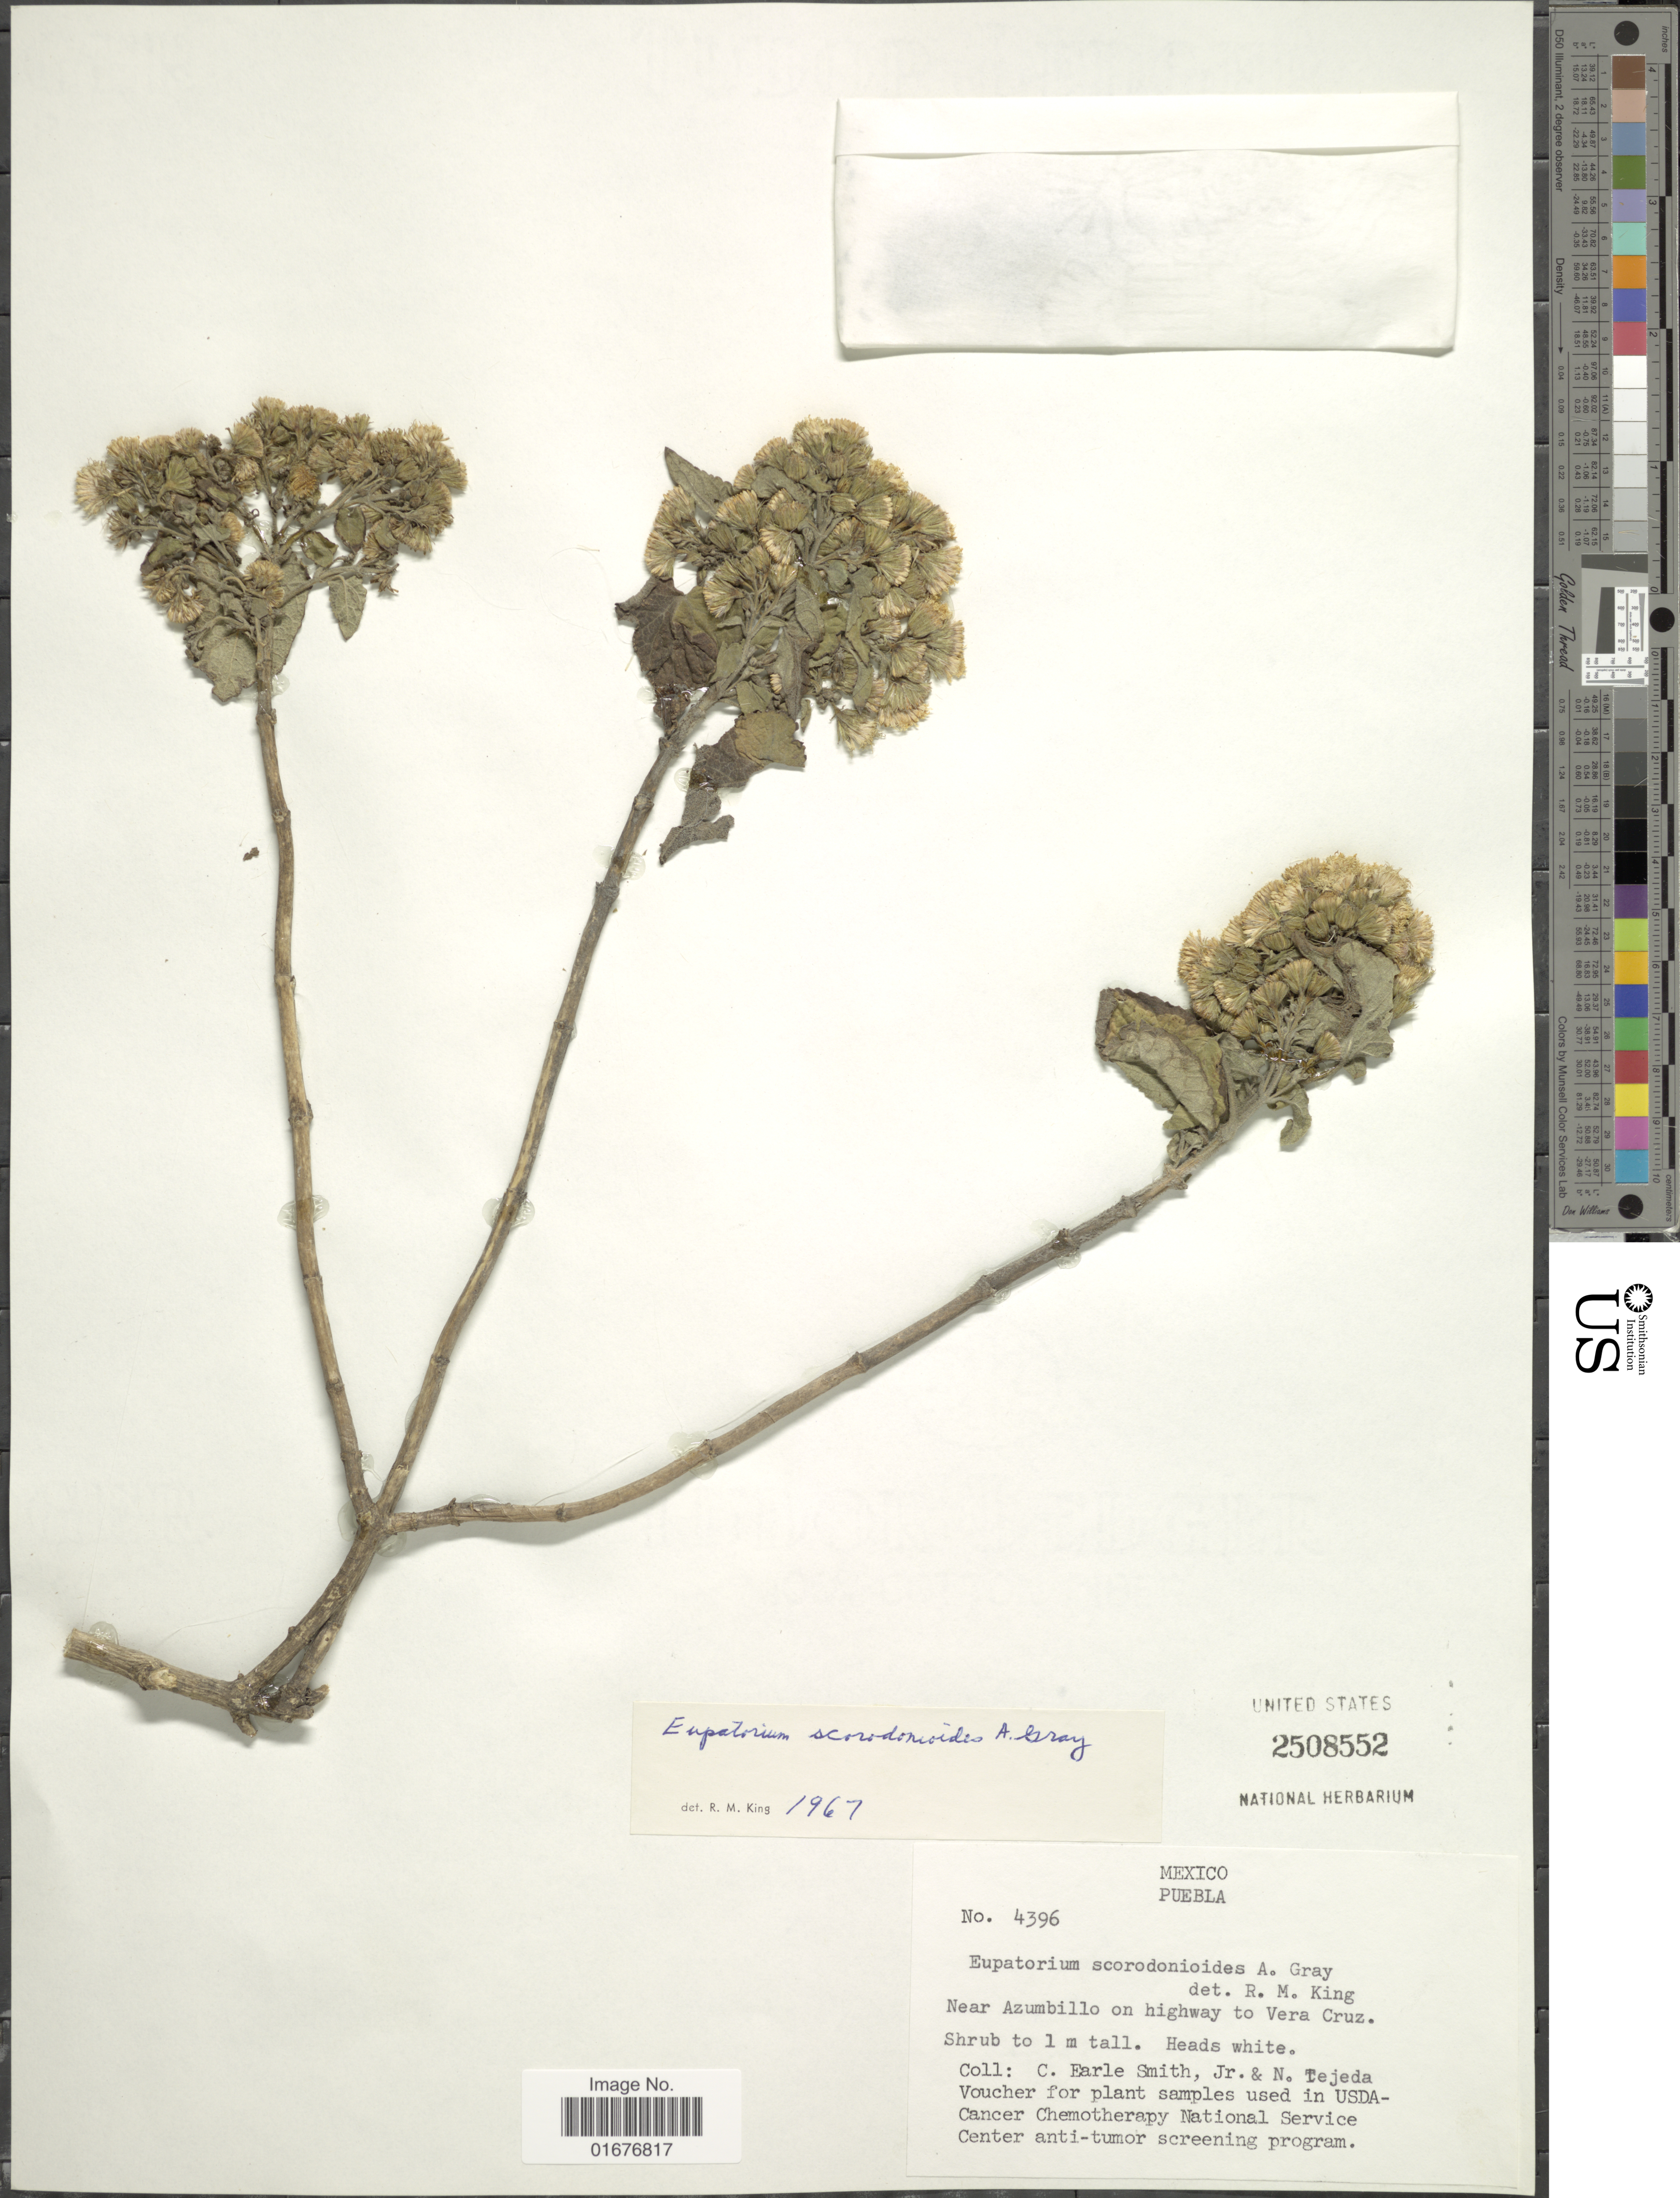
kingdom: Plantae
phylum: Tracheophyta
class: Magnoliopsida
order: Asterales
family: Asteraceae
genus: Ageratina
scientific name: Ageratina scorodonioides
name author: (A. Gray) R.M. King & H. Rob.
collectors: C. E. Smith Jr. & N. Tejeda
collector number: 4396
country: Mexico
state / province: Puebla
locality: Near Azumbillo on highway to Vera Cruz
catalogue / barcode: US 2508552